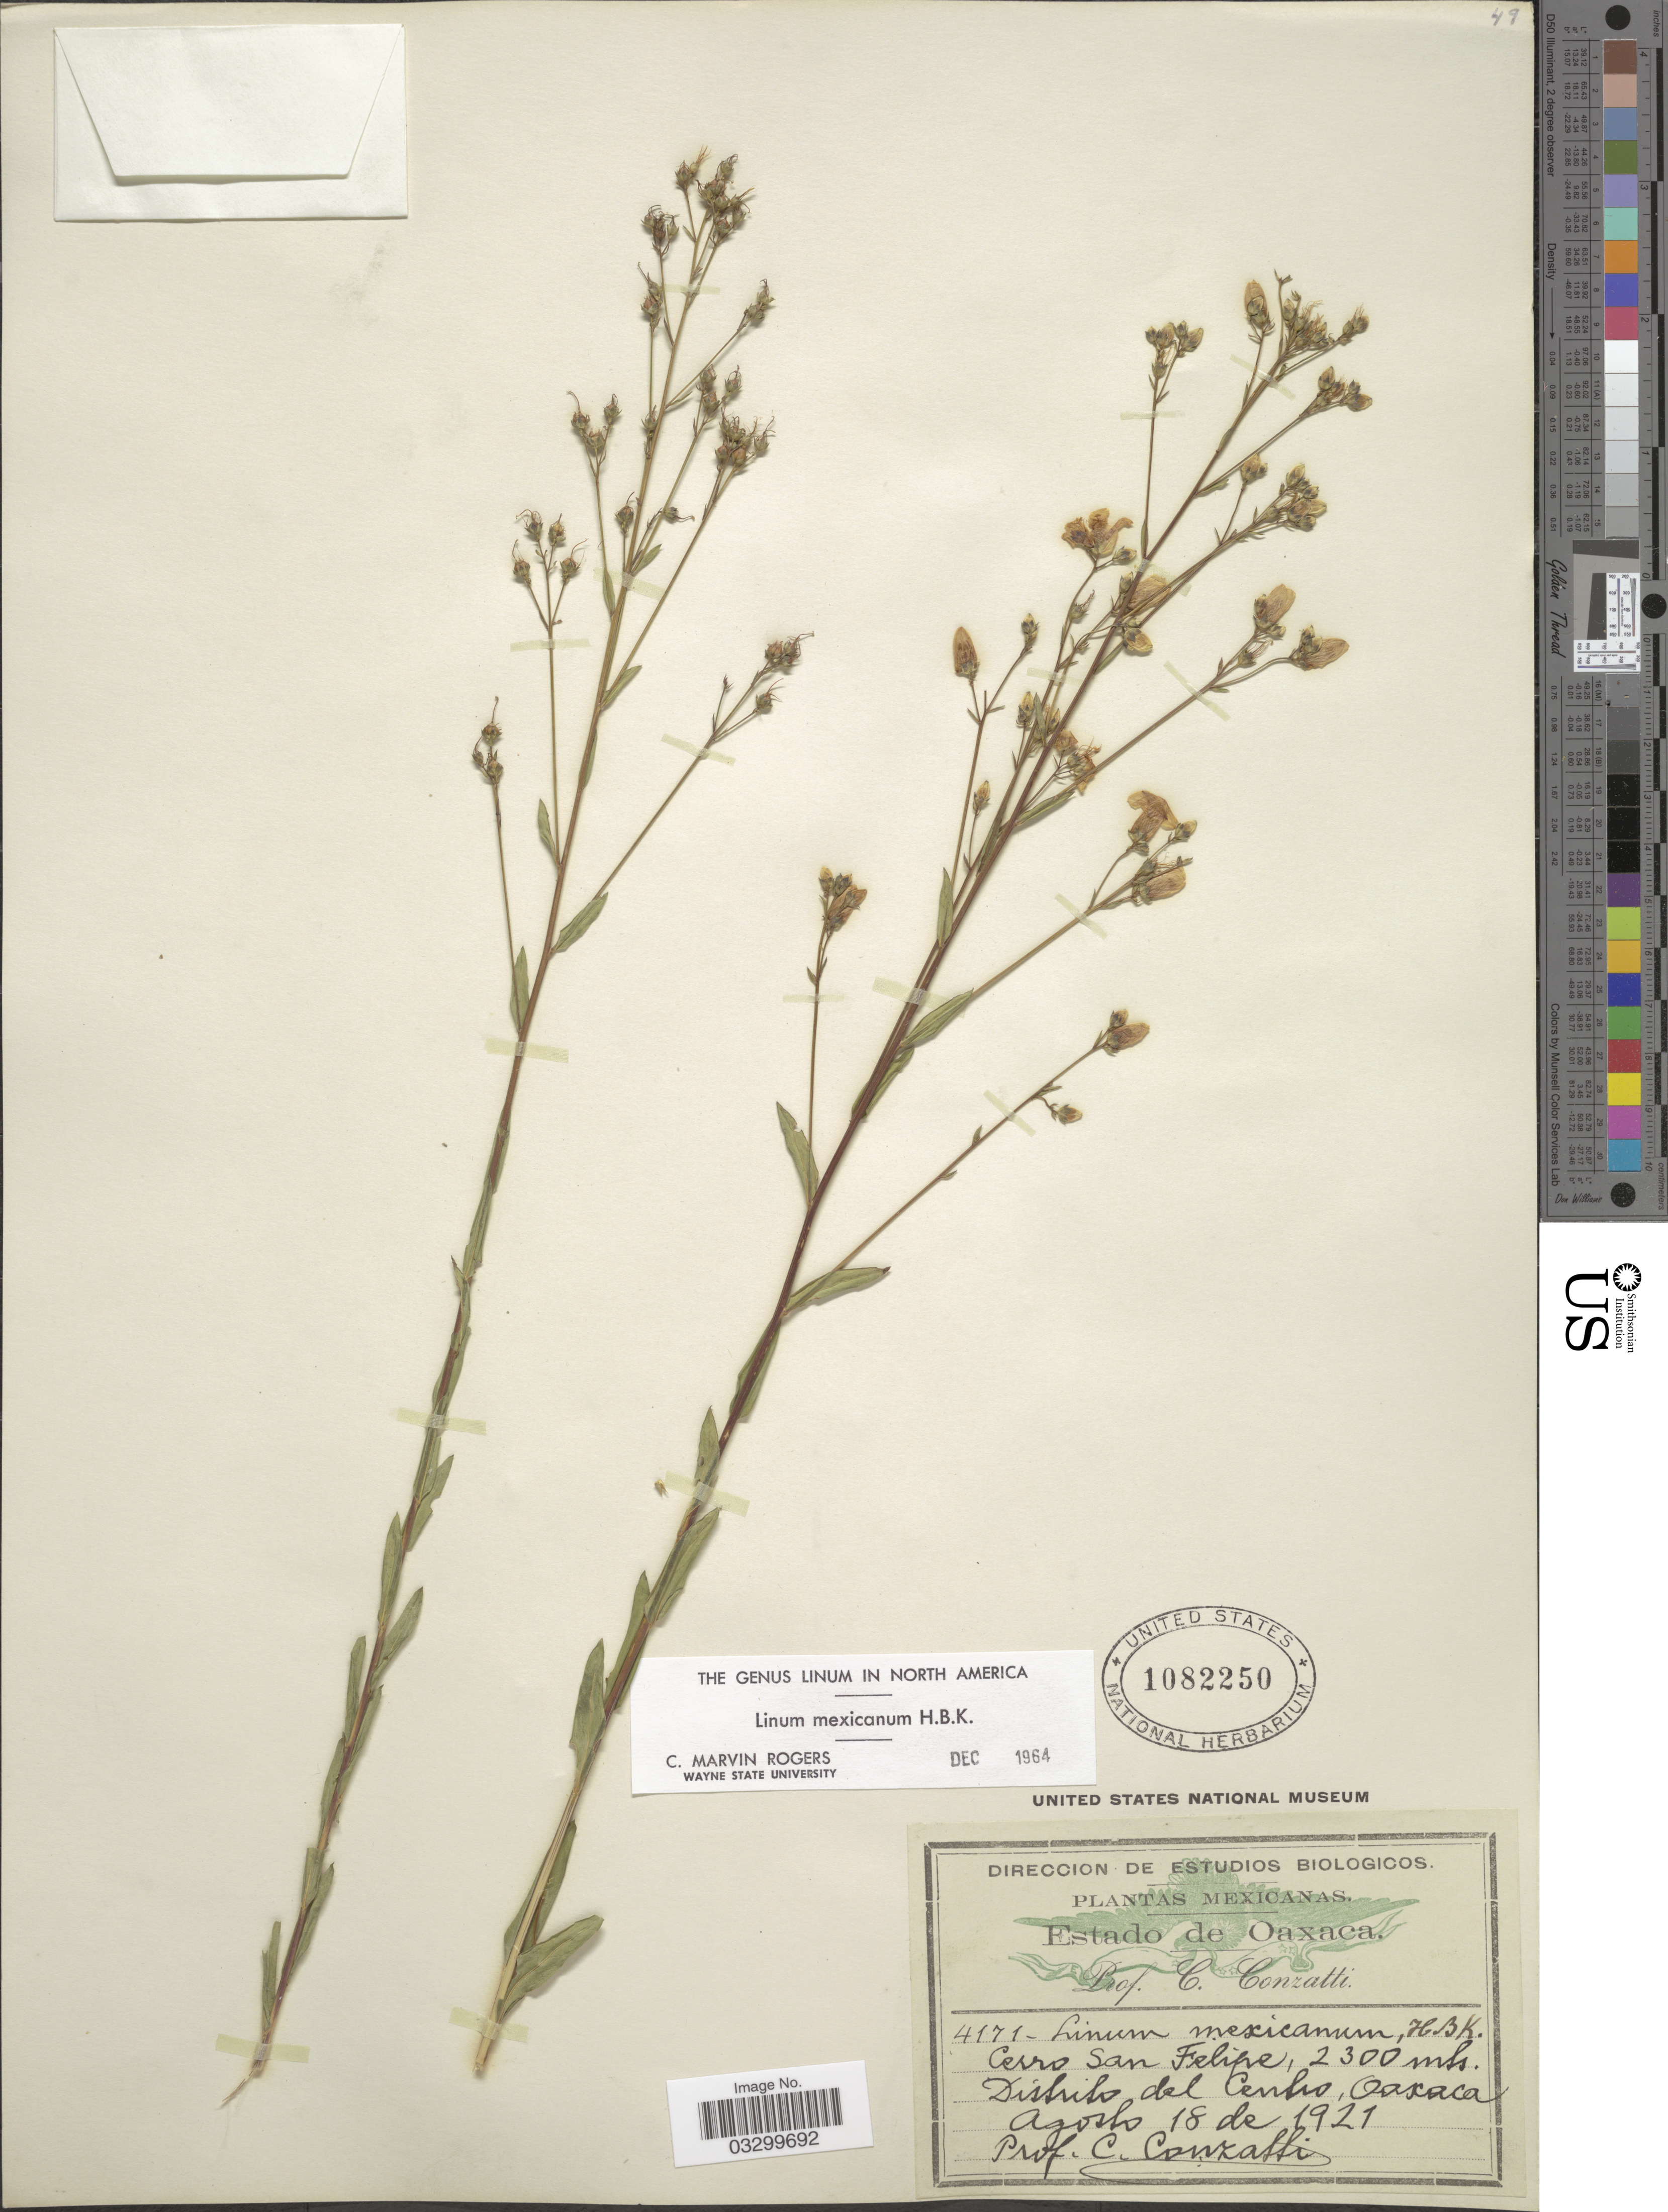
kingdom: Plantae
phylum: Tracheophyta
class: Magnoliopsida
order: Malpighiales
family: Linaceae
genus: Linum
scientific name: Linum mexicanum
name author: Kunth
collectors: C. Conzatti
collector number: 4171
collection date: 1921-08-18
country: Mexico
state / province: Oaxaca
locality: Cerro San Felipe, Distrito del Centro.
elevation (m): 2300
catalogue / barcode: US 1082250